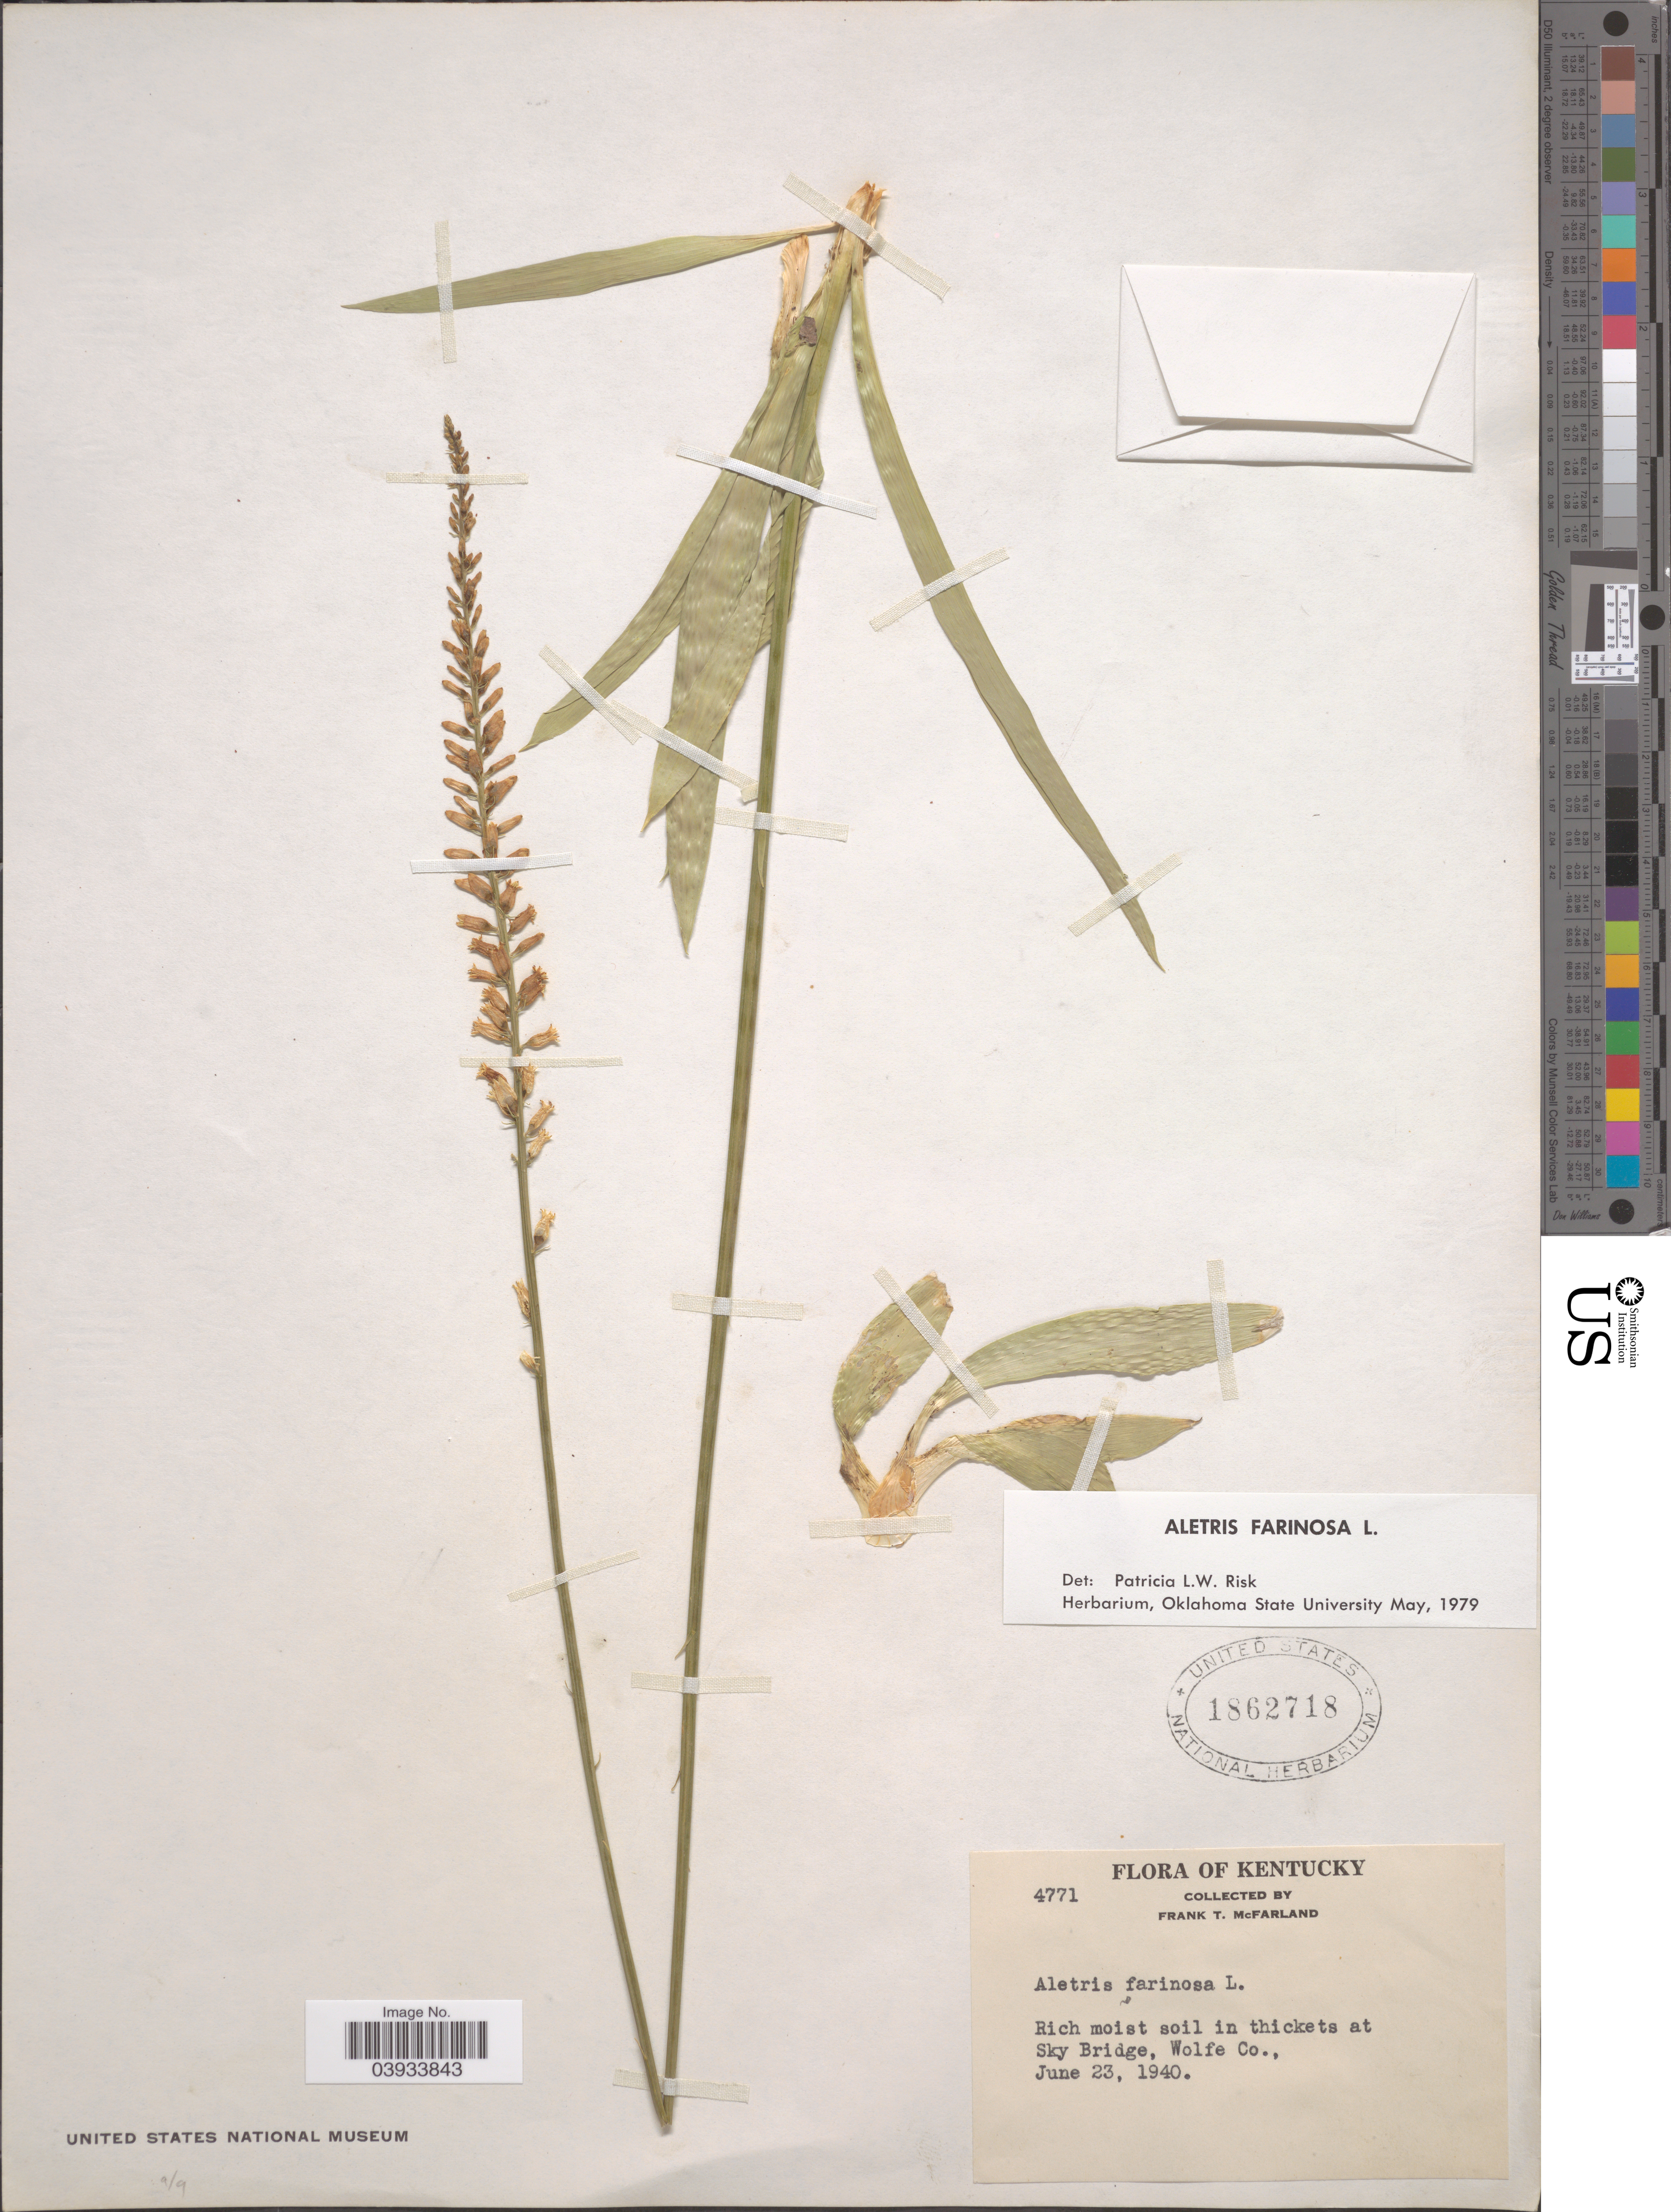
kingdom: Plantae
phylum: Tracheophyta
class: Liliopsida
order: Dioscoreales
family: Nartheciaceae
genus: Aletris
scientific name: Aletris farinosa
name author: L.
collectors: F. McFarland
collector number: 4771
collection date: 1940-06-23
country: United States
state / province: Kentucky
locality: At Sky Bridge, Wolfe Co.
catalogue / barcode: US 1862718